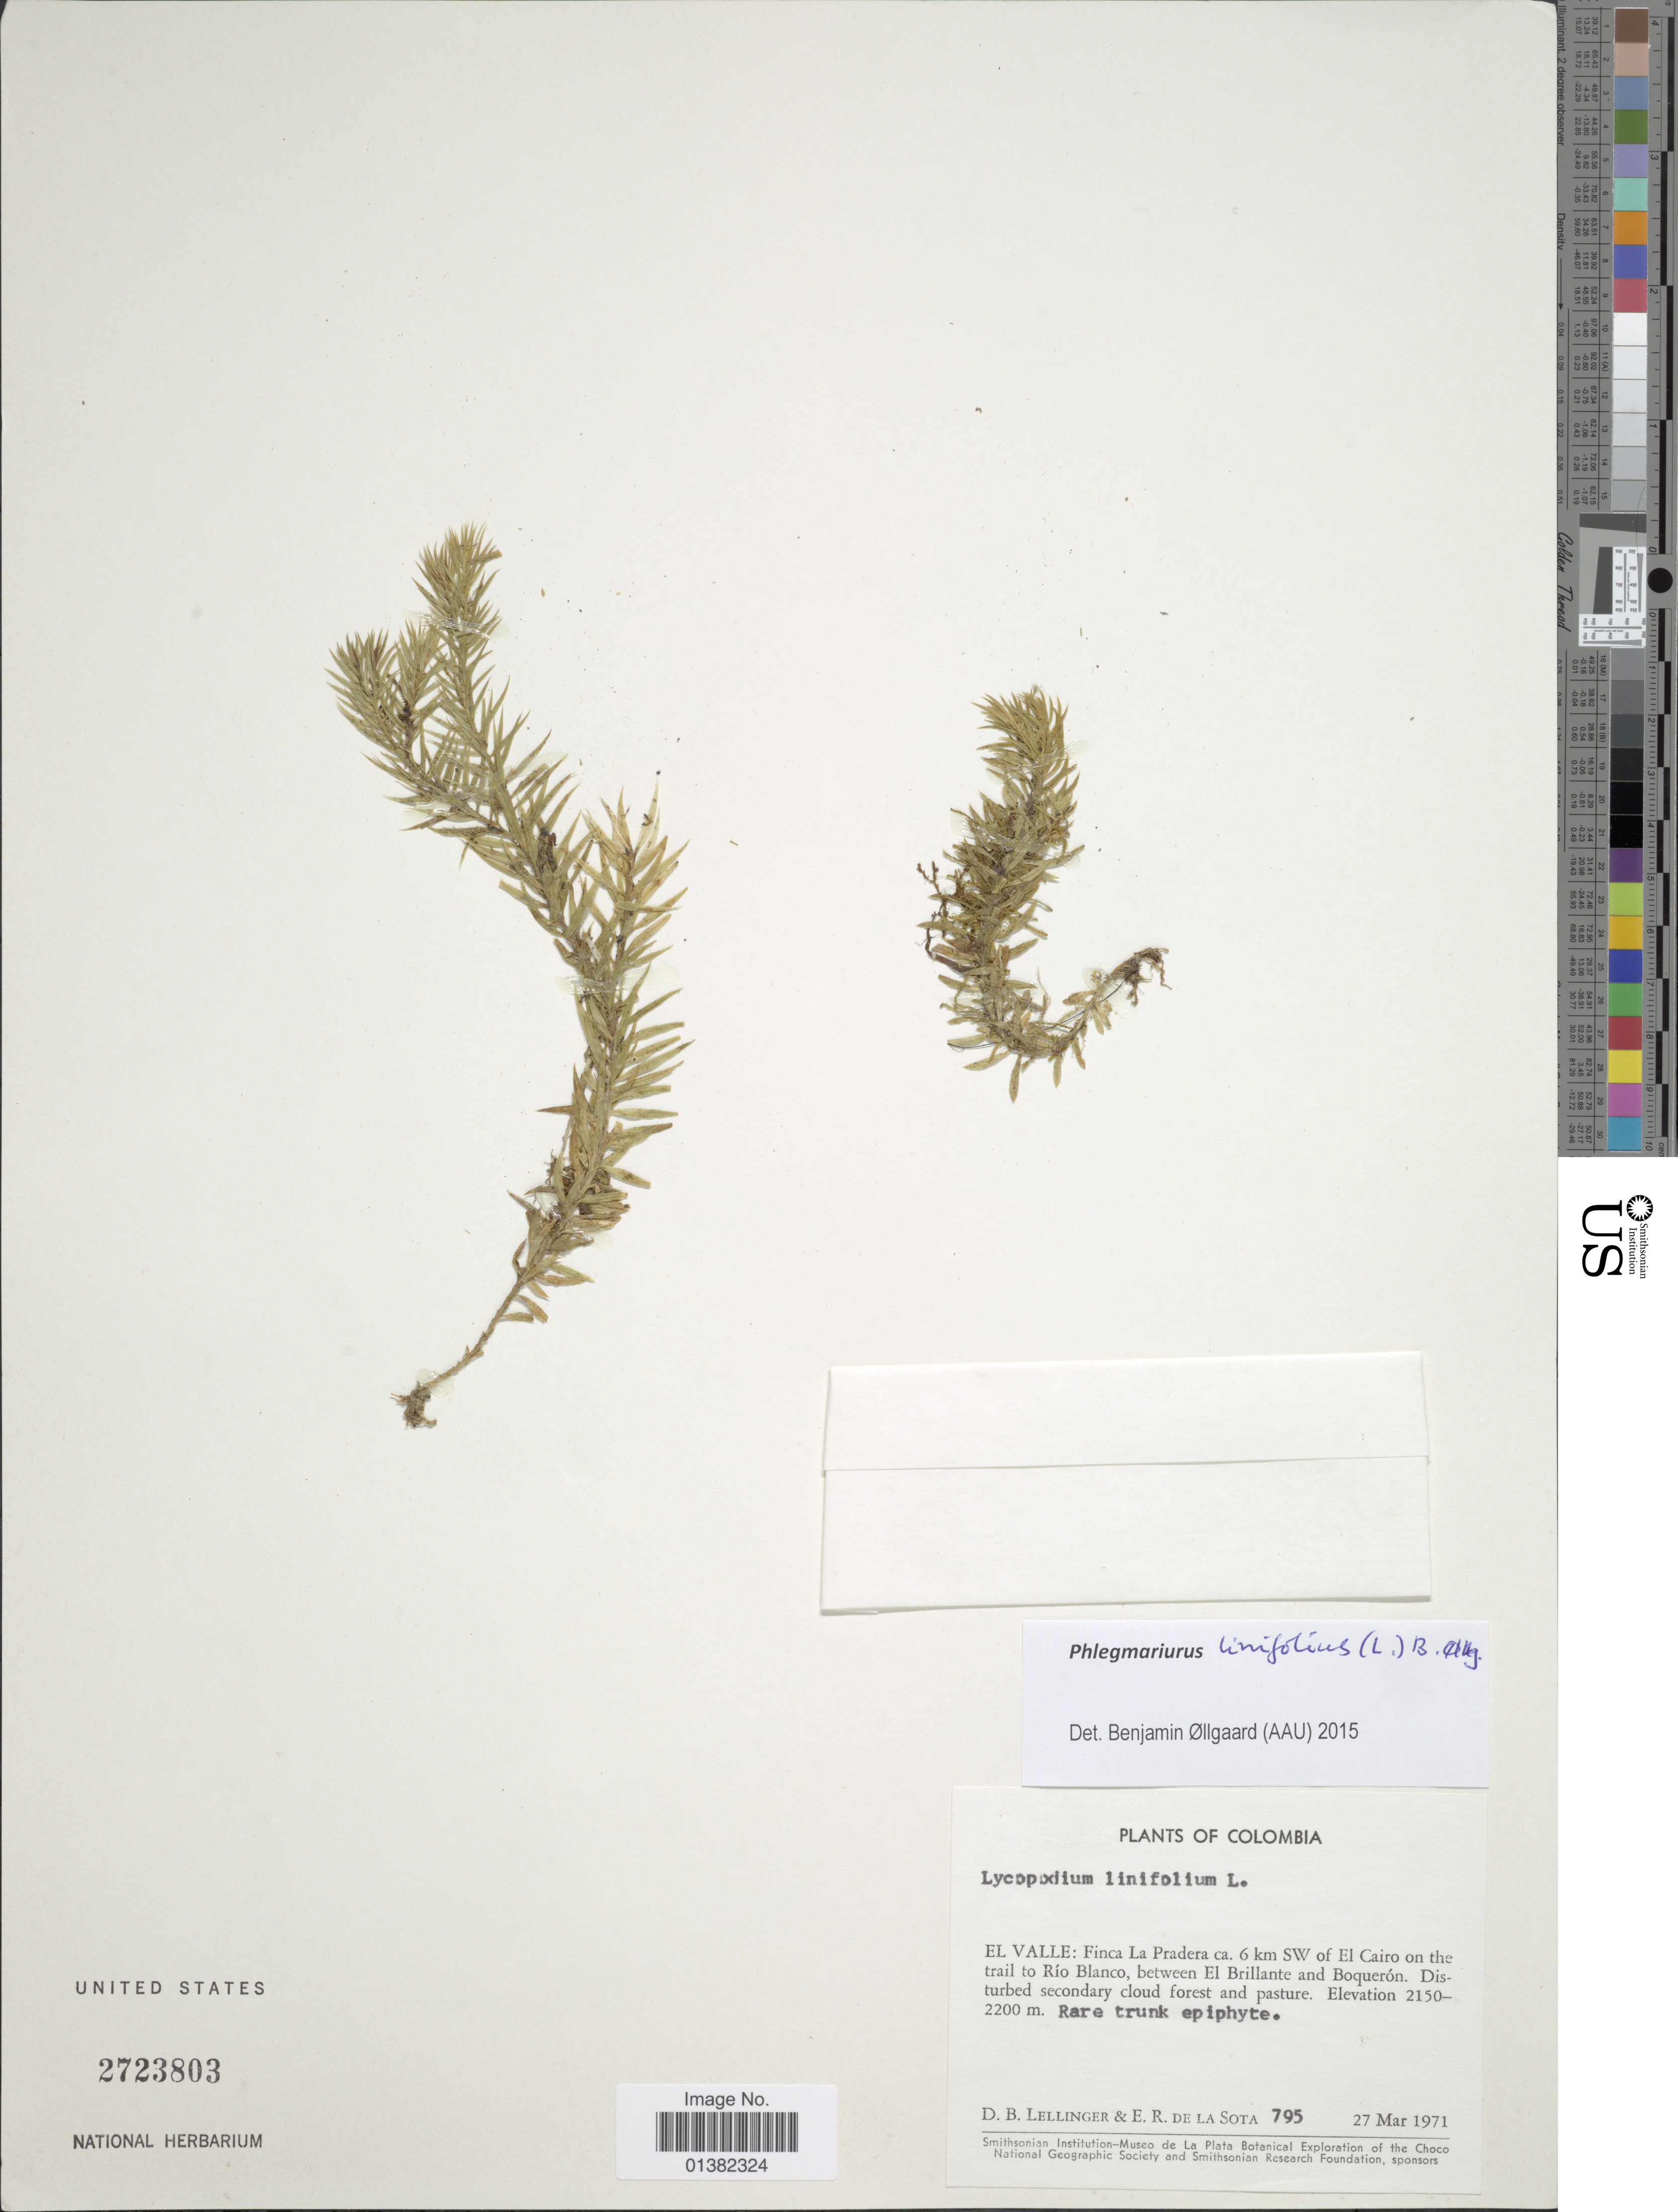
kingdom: Plantae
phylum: Tracheophyta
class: Lycopodiopsida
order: Lycopodiales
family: Lycopodiaceae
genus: Phlegmariurus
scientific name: Phlegmariurus linifolius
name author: (L.) B. Øllg.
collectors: D. B. Lellinger & E. R. de la Sota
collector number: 795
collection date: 1971-03-27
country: Colombia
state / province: Valle del Cauca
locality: El Valle: Finca La Pradera ca. 6 km SW of El Cairo on the trail to Río Blanco, between El Brillante and Boquerón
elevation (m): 2150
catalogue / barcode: US 2723803